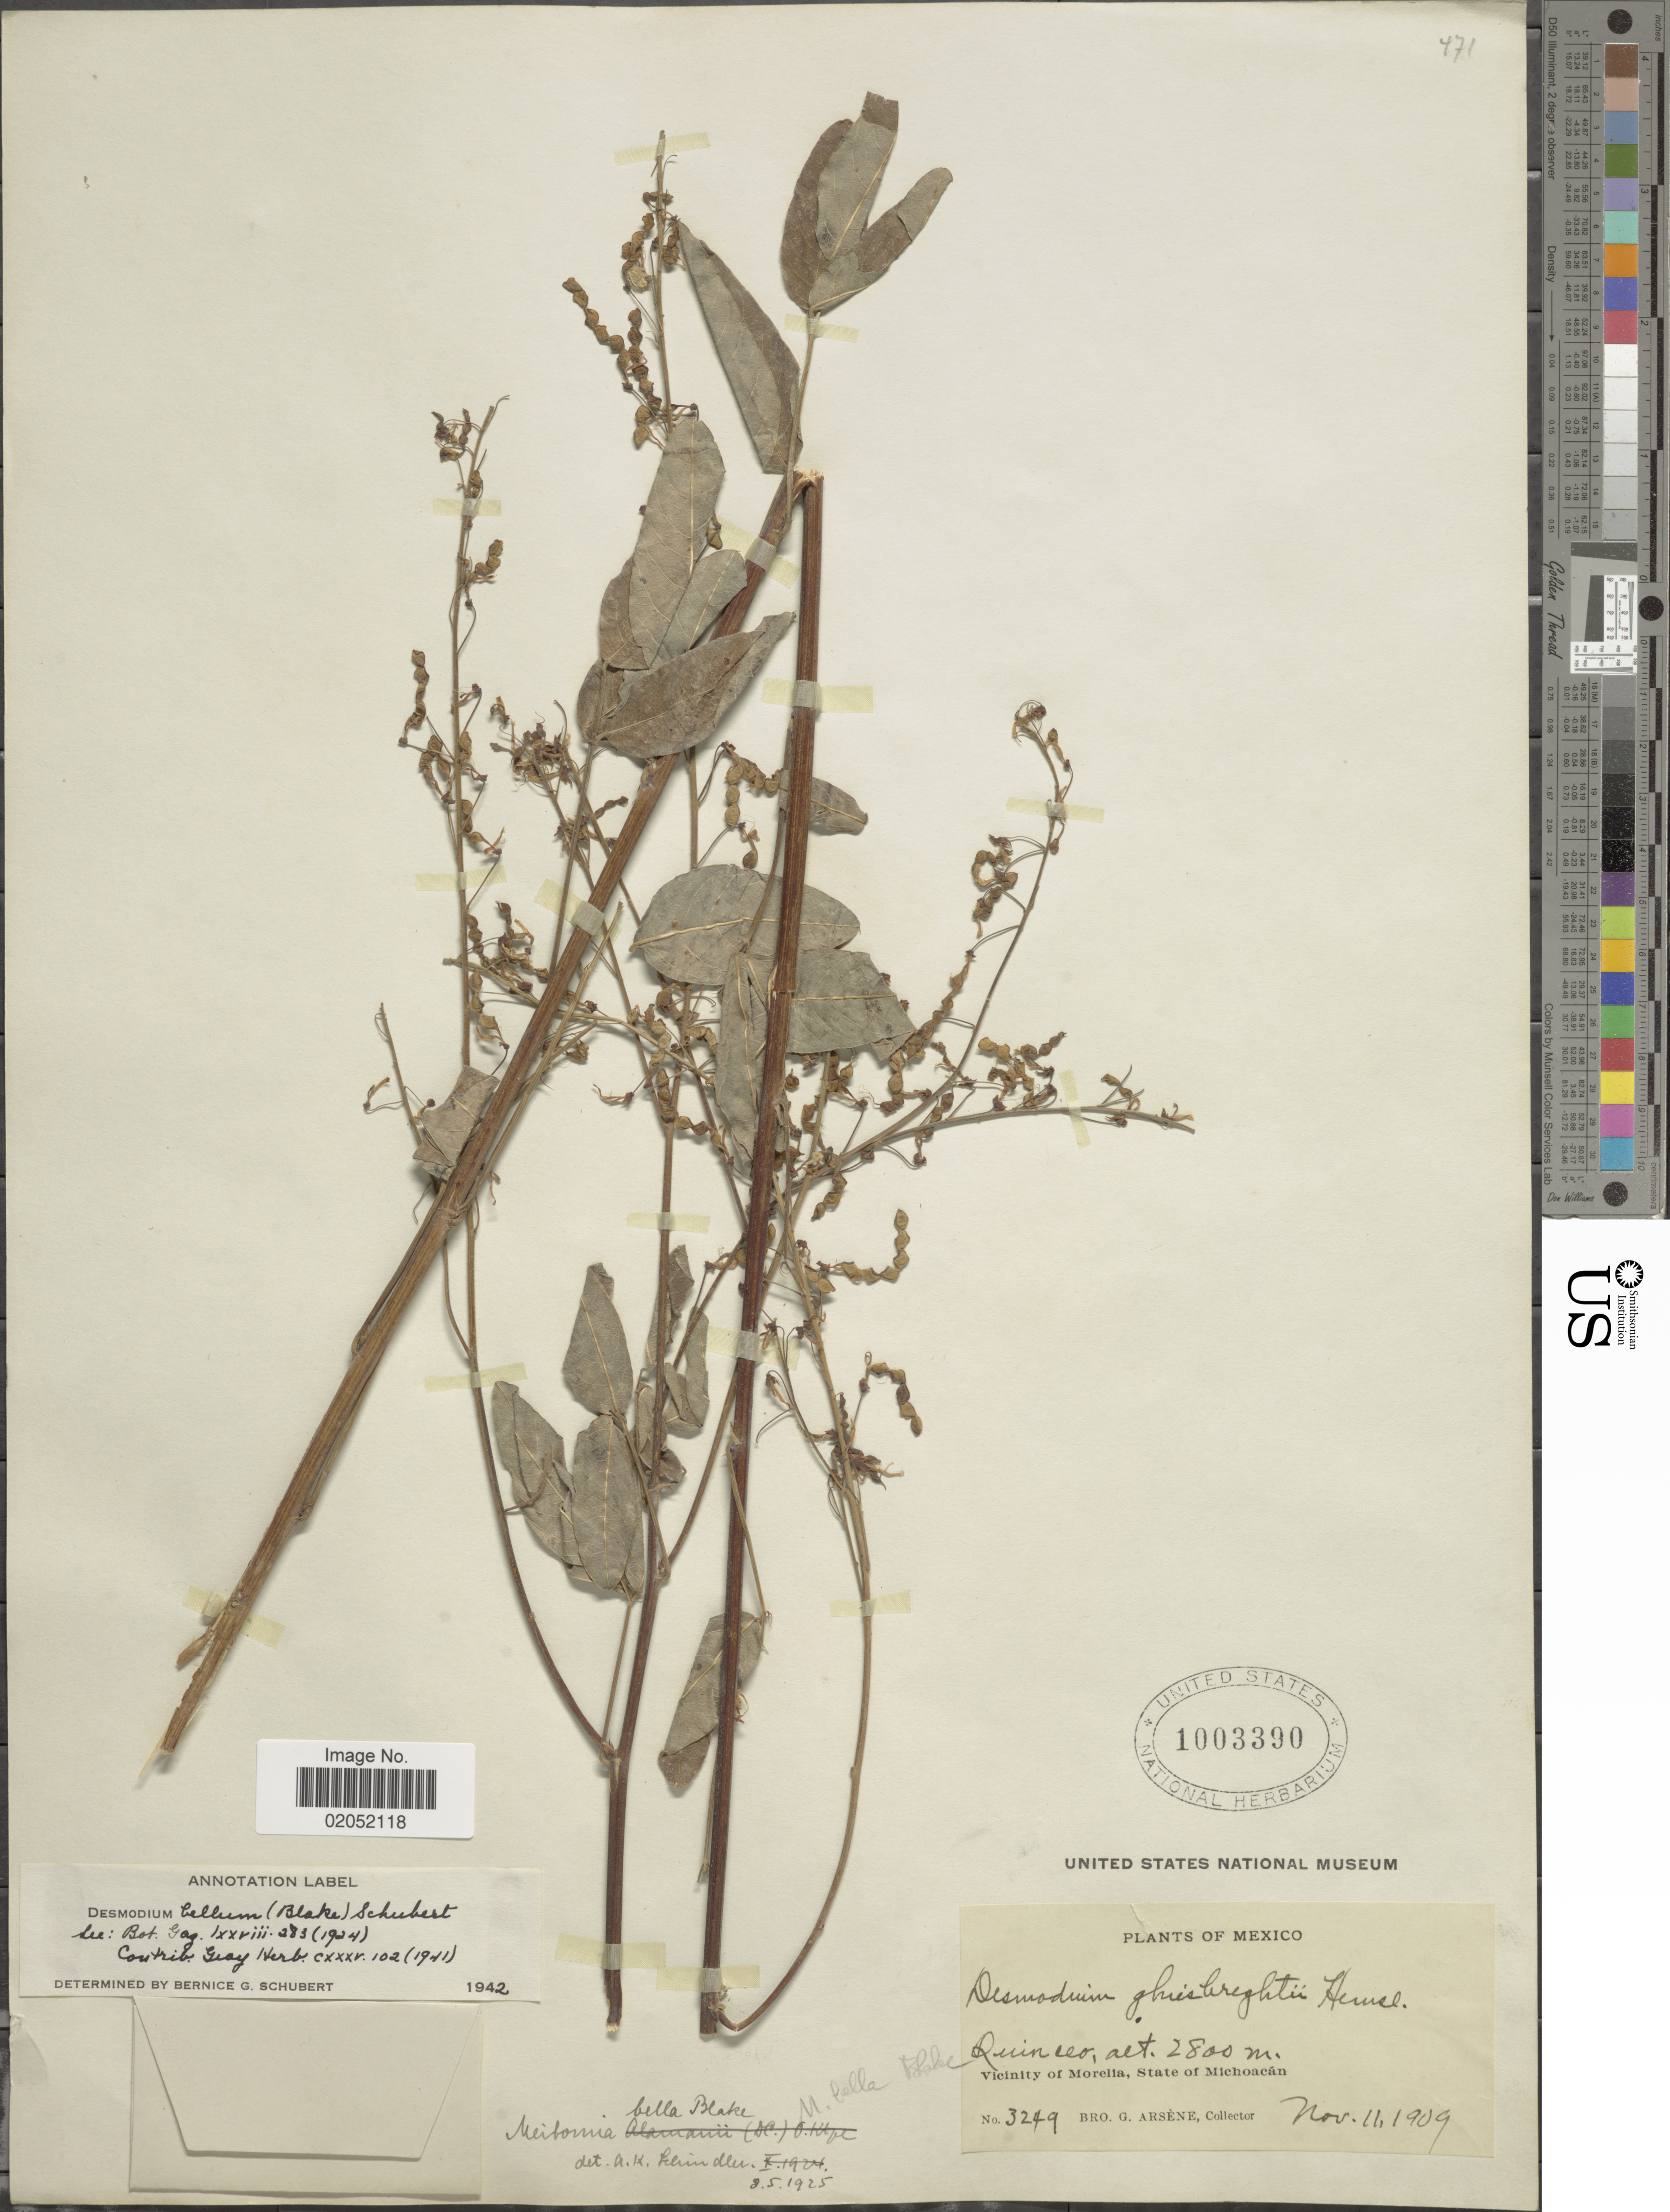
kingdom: Plantae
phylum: Tracheophyta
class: Magnoliopsida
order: Fabales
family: Fabaceae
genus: Desmodium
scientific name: Desmodium bellum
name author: (S.F. Blake) B.G. Schub.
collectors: Bro. G. Arsène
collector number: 3249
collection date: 1909-11-11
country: Mexico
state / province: Michoacán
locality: Quinceo, Vicinity of Morelia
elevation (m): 2800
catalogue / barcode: US 1003390